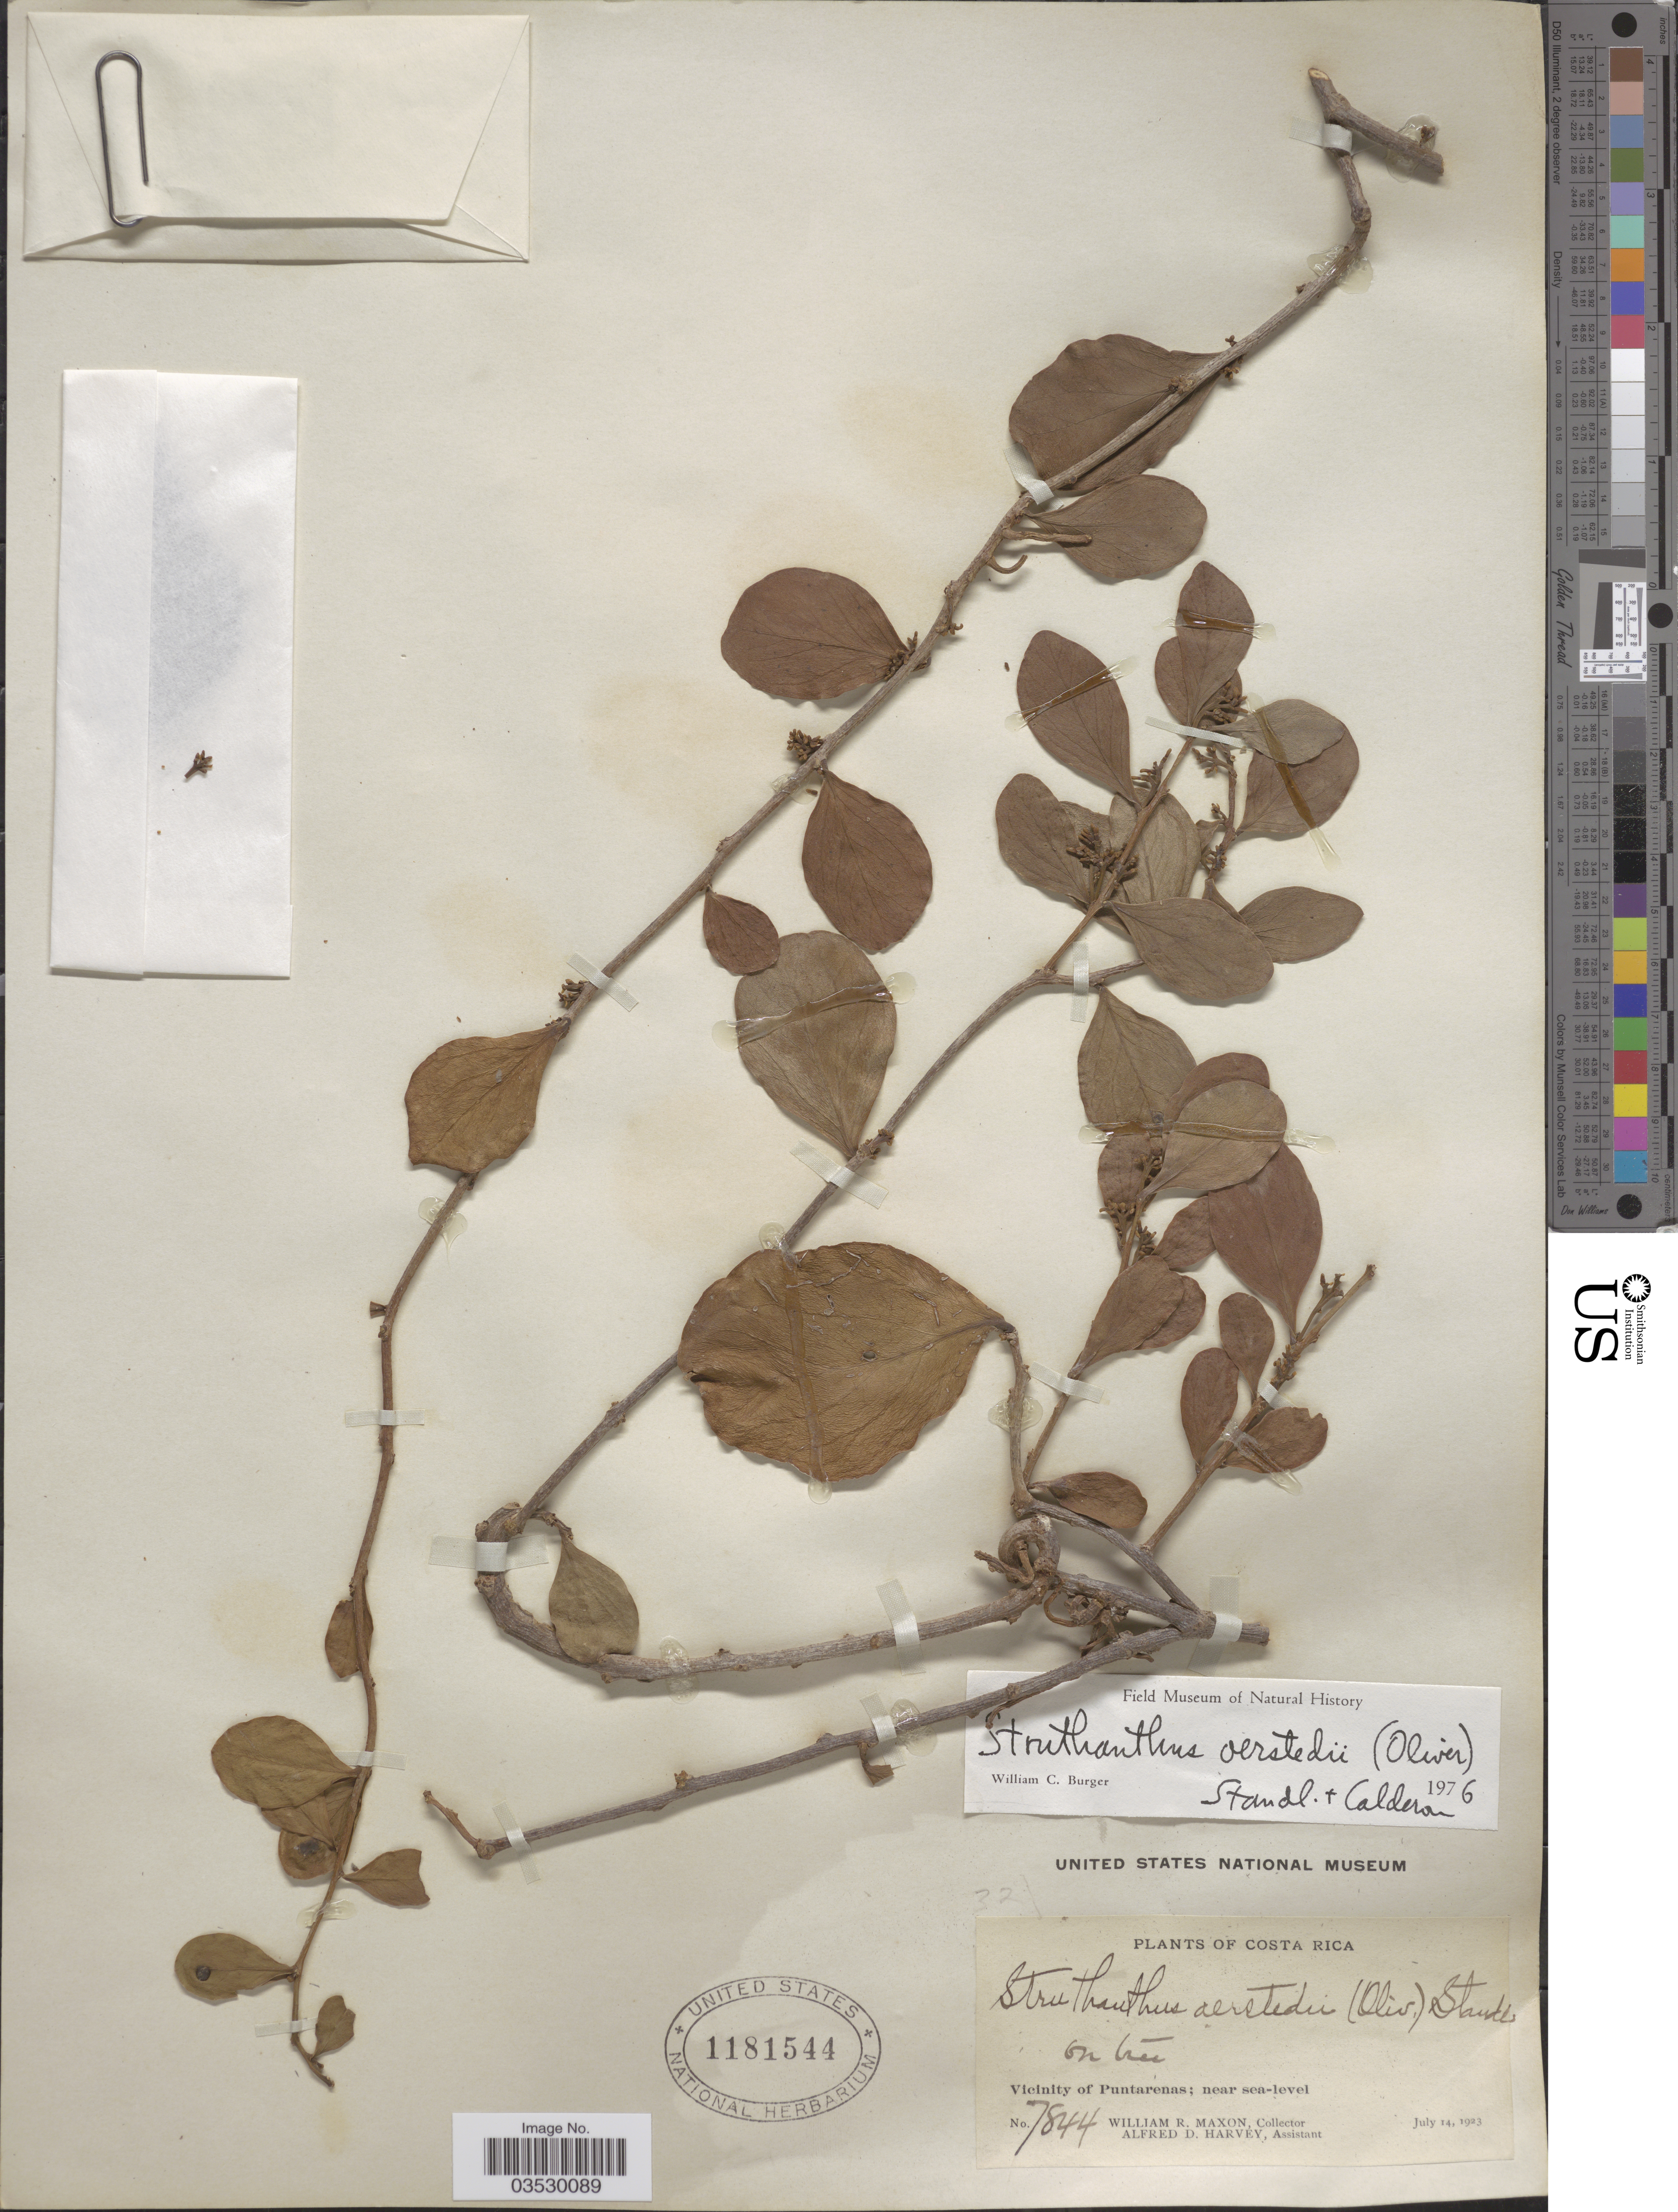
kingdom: Plantae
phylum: Tracheophyta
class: Magnoliopsida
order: Santalales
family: Loranthaceae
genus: Struthanthus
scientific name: Struthanthus oerstedii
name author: Standl.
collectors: W. R. Maxon & A. D. Harvey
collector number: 7844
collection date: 1923-07-14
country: Costa Rica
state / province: Puntarenas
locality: Vicinity of Puntarenas.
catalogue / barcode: US 1181544